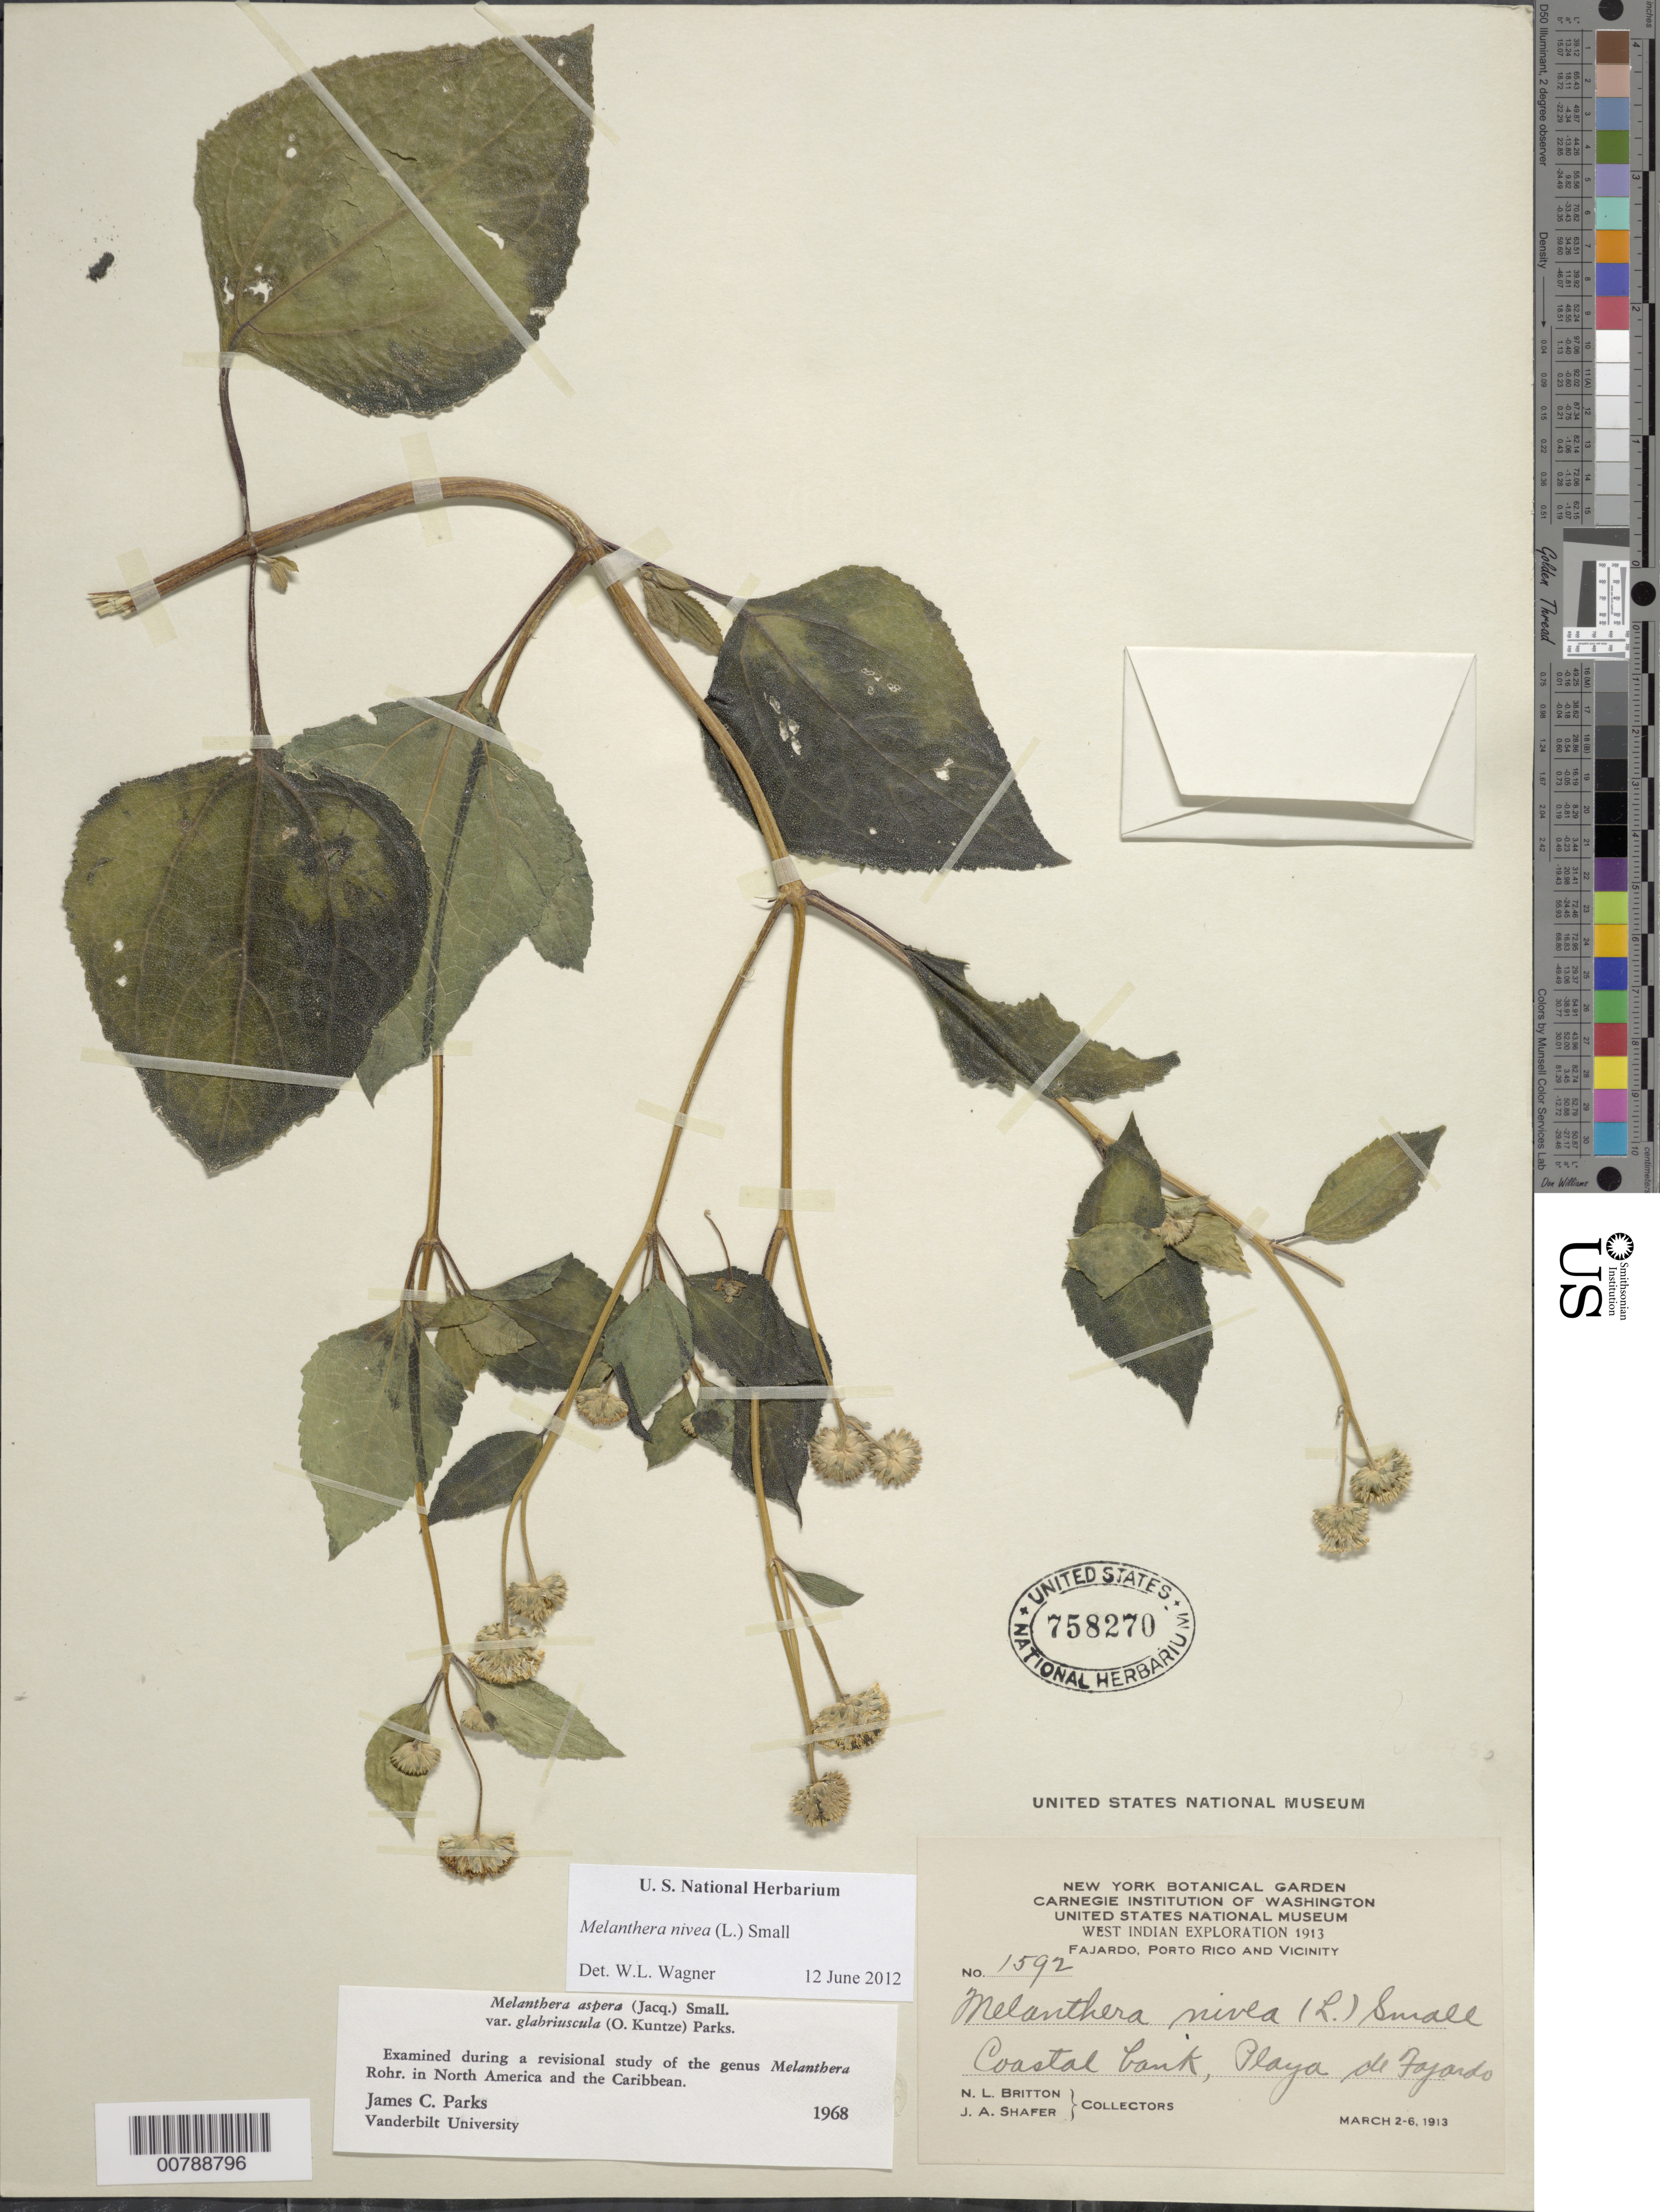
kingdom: Plantae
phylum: Tracheophyta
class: Magnoliopsida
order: Asterales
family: Asteraceae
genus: Melanthera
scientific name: Melanthera nivea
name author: (L.) Small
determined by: Parks, J. C.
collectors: N. Britton & J. A. Shafer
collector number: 1592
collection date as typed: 02 Mar 1913 to 06 Mar 1913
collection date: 1913-03-02/1913-03-06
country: Puerto Rico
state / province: Fajardo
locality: Fajardo. Coastal bank, Playa de Fajardo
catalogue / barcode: US 758270